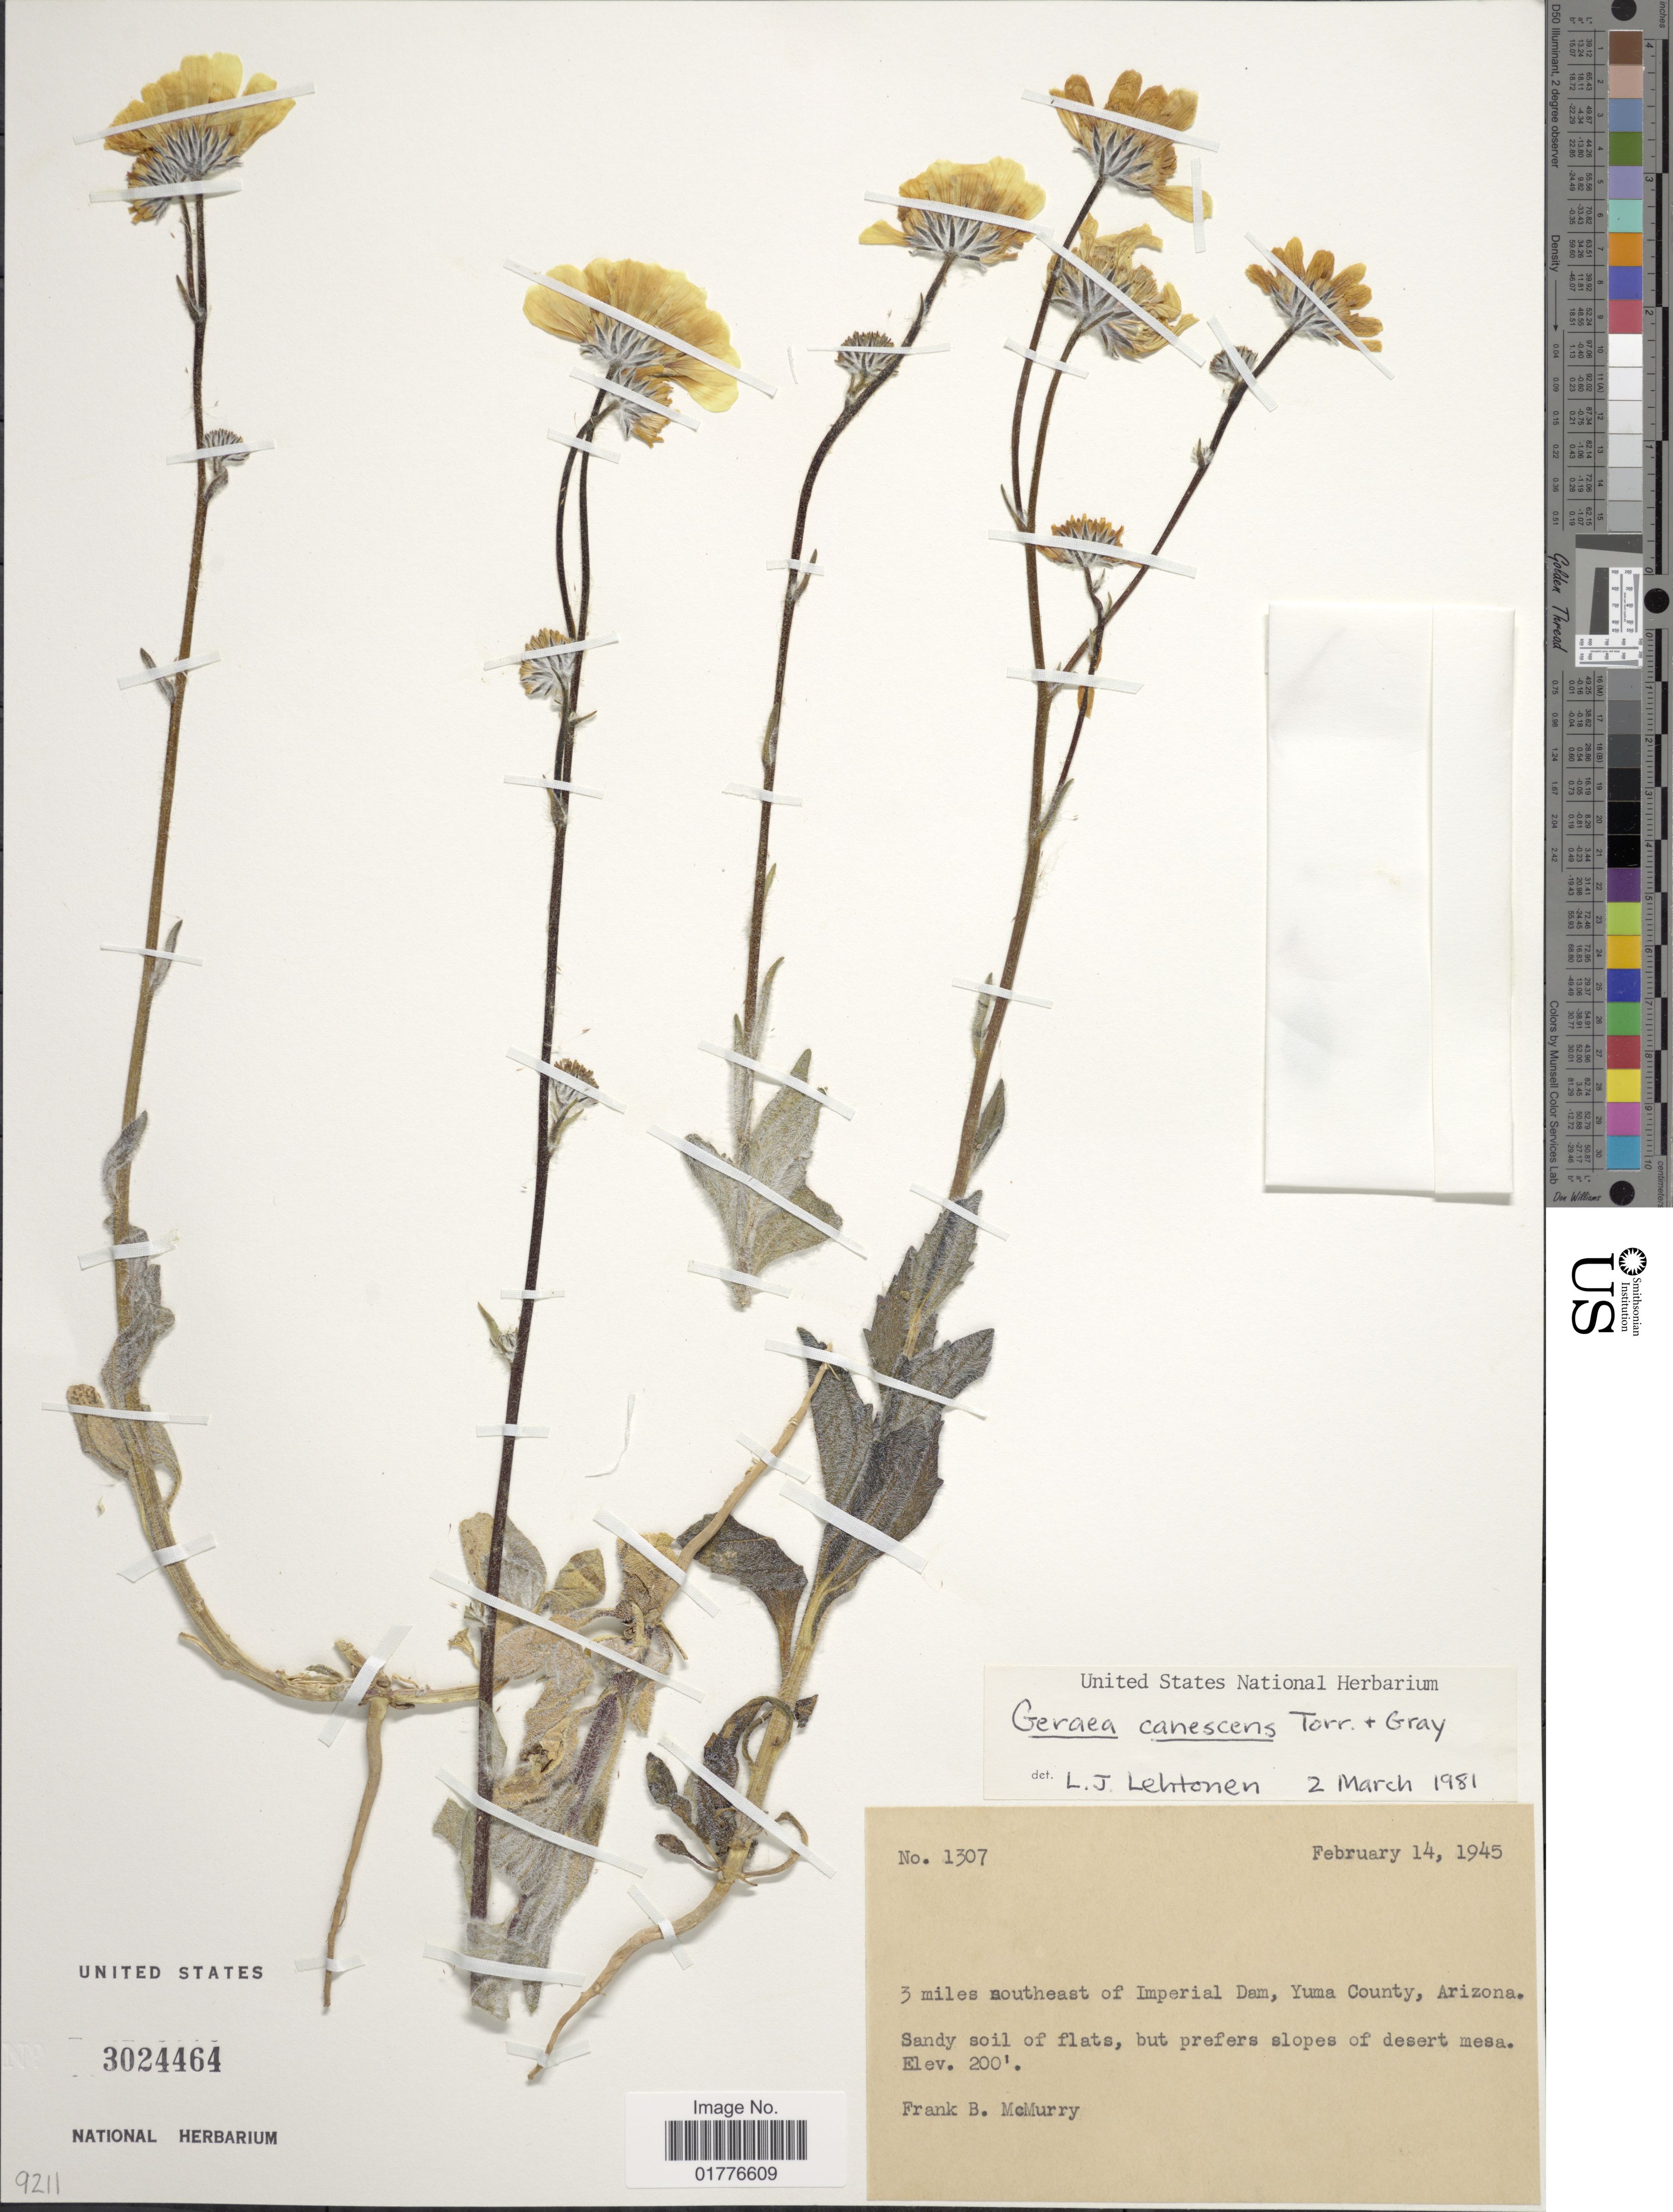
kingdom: Plantae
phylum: Tracheophyta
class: Magnoliopsida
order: Asterales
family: Asteraceae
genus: Geraea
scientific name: Geraea canescens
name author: Torr. & A. Gray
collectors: F. B. McMurry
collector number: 1307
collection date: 1945-02-14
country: United States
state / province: Arizona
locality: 3 miles southeast of Imperial Dam, Yuma County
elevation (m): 61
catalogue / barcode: US 3024464